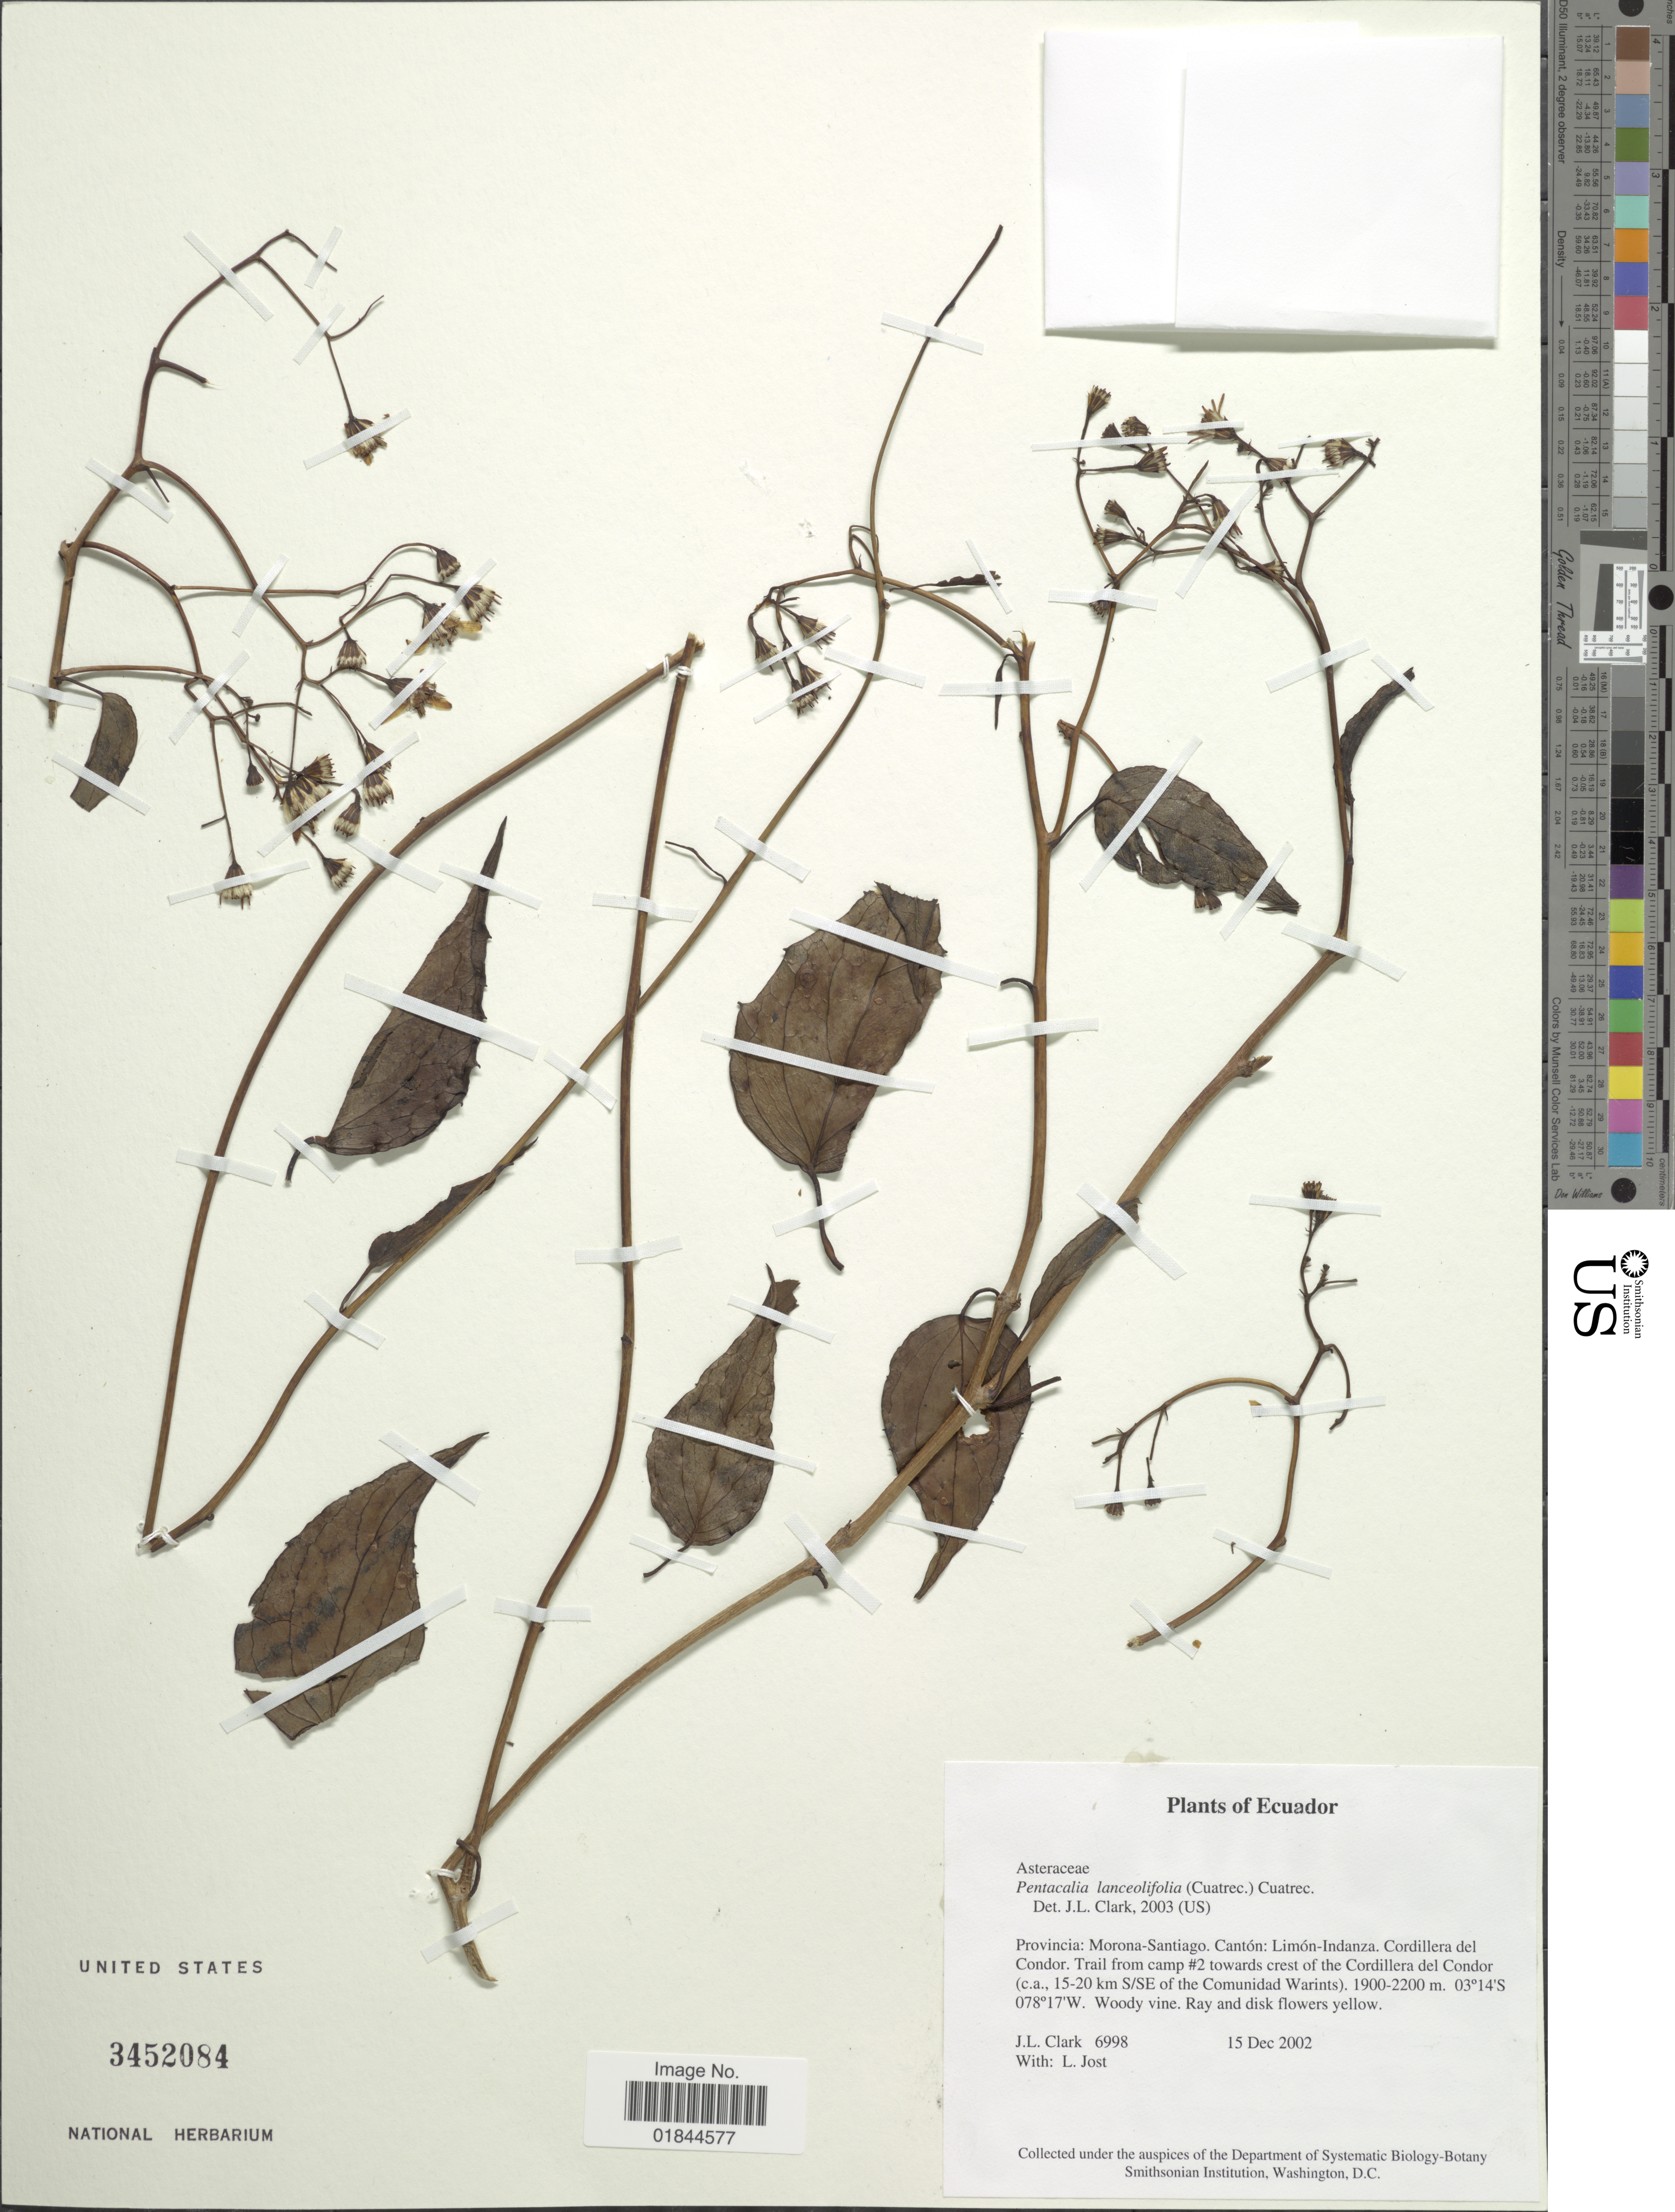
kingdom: Plantae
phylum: Tracheophyta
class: Magnoliopsida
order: Asterales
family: Asteraceae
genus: Pentacalia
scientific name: Pentacalia lanceolifolia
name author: (Cuatrec.) Cuatrec.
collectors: J. L. Clark & L. Jost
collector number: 6998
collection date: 2002-12-15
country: Ecuador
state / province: Morona-Santiago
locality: Canton: Limon-Indanza, Cordillera del Condor (ca. 15-20km S/SE of the Comunidad Warints)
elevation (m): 1900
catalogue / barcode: US 3452084